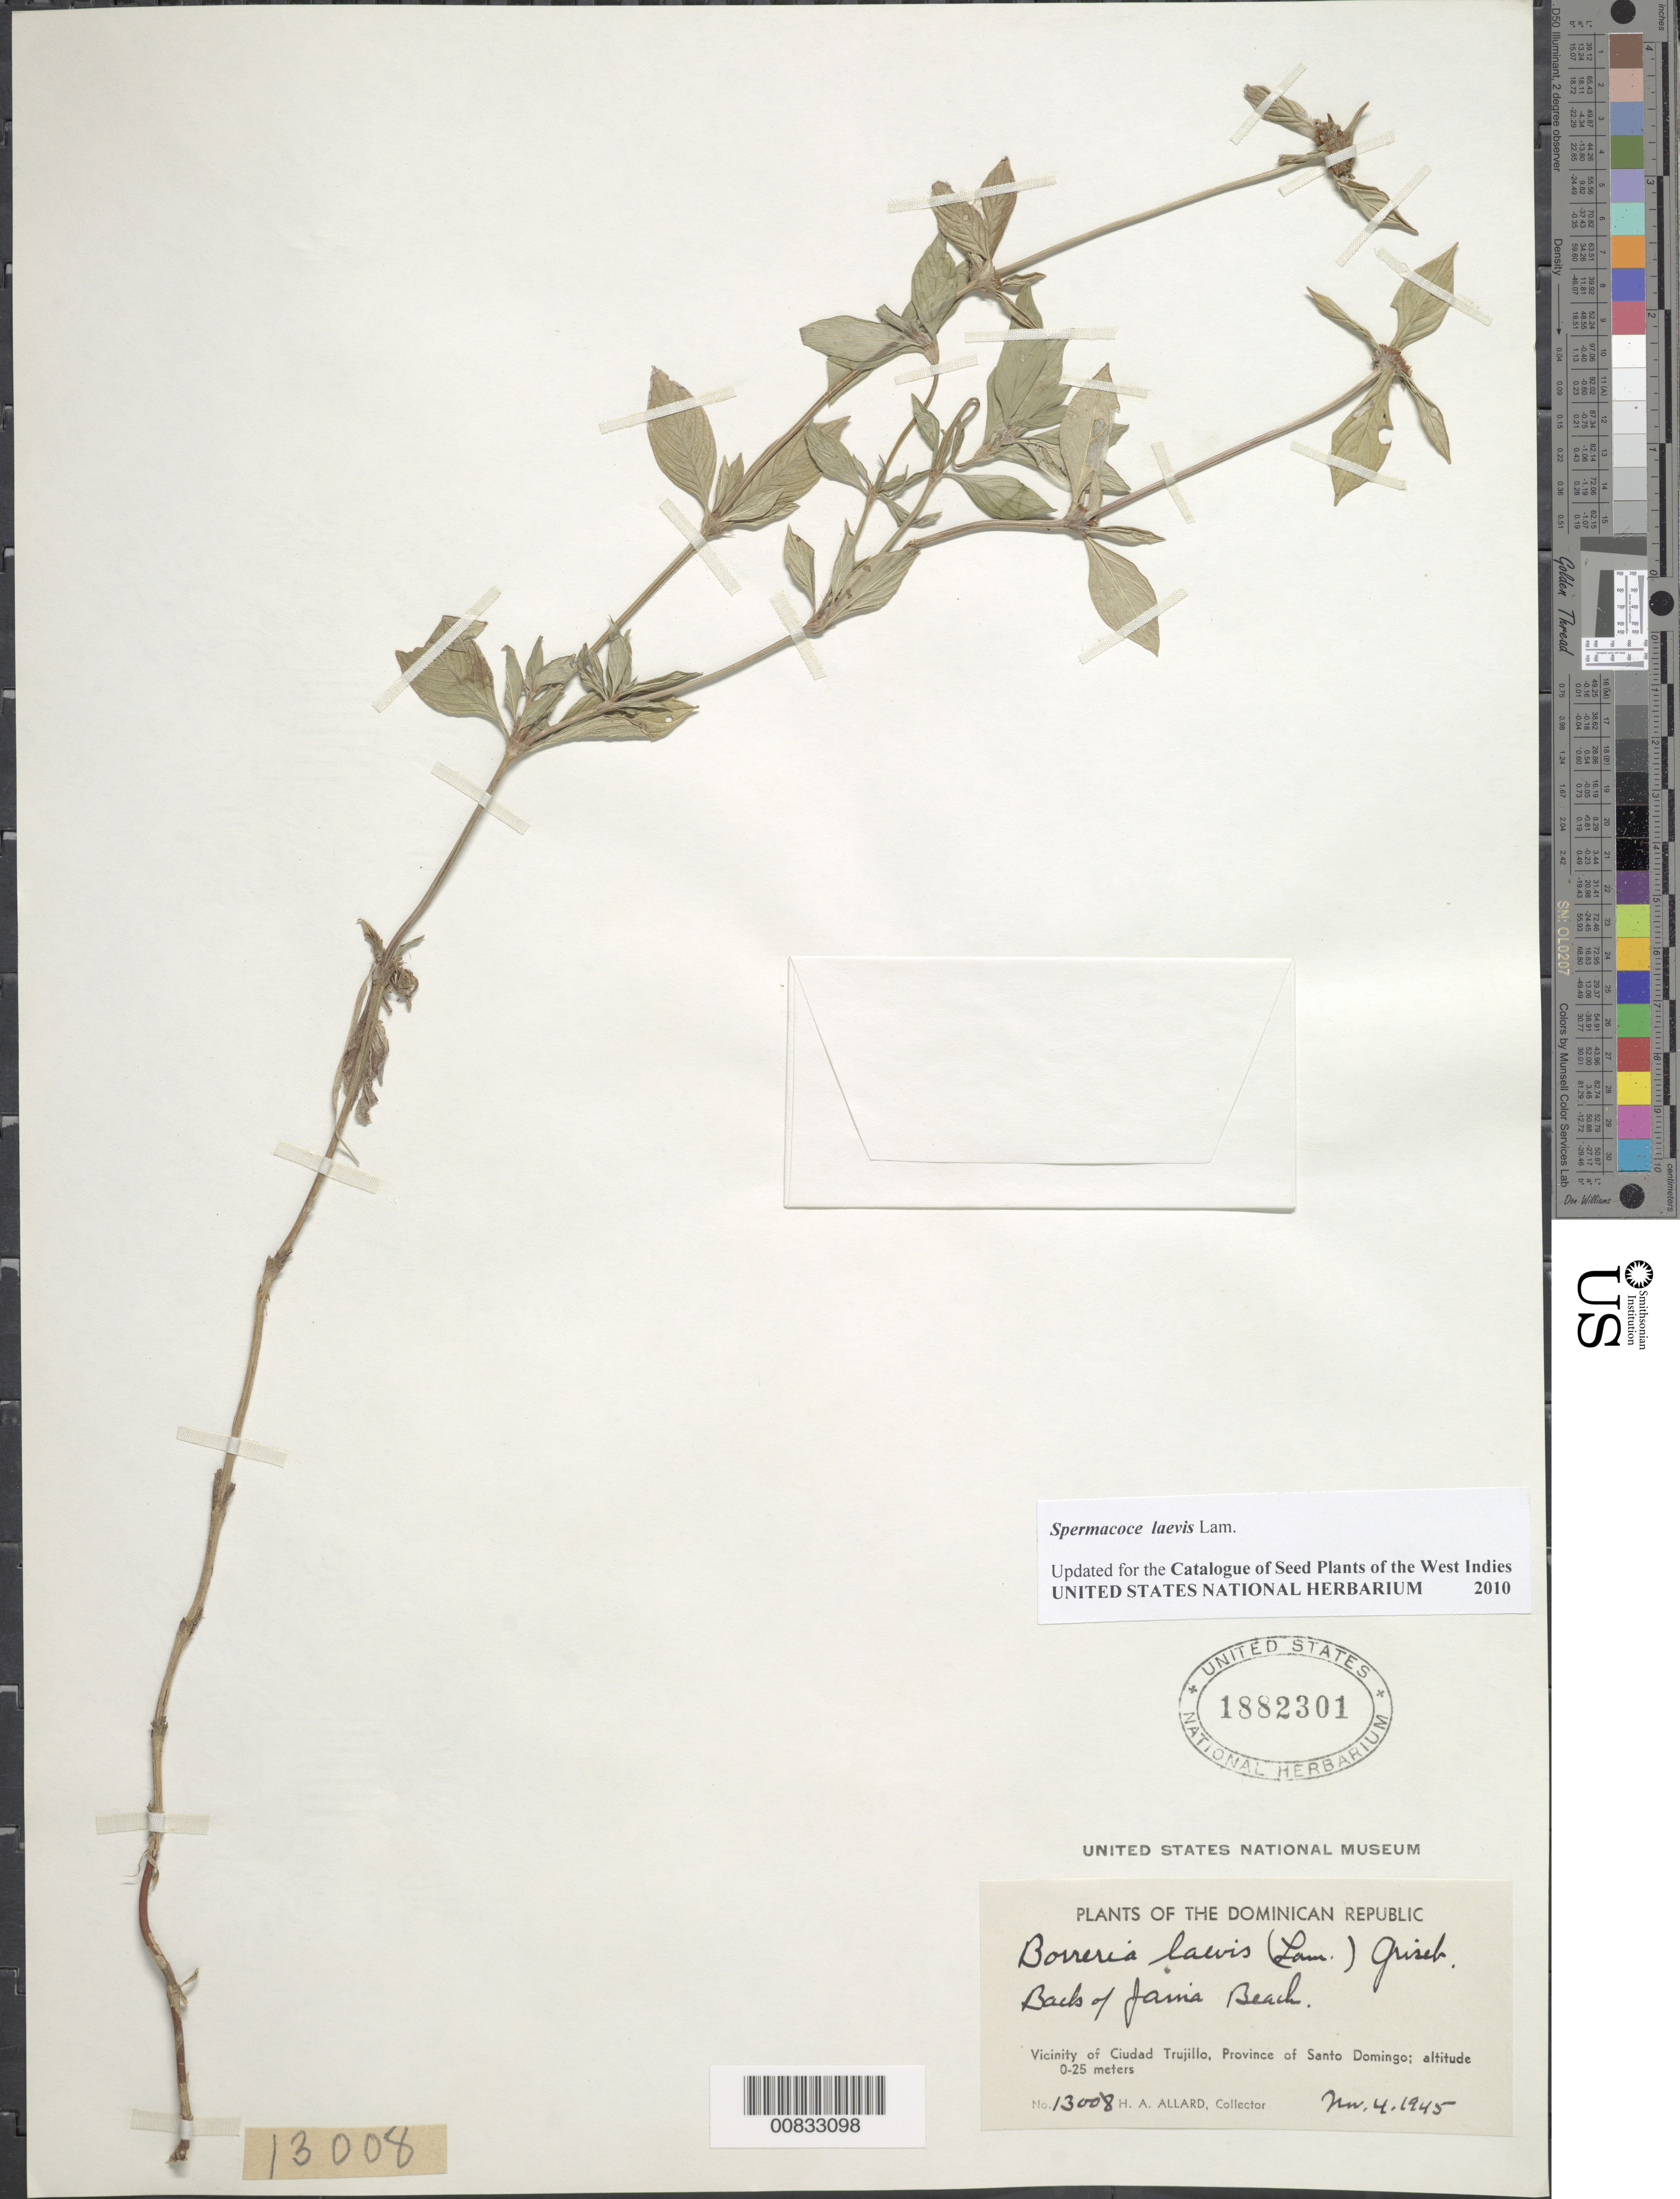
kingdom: Plantae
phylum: Tracheophyta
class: Magnoliopsida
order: Gentianales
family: Rubiaceae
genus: Spermacoce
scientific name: Spermacoce laevis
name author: Lam.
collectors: H. A. Allard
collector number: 13008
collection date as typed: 04 Nov 1945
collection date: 1945-11-04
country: Dominican Republic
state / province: Distrito Nacional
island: Hispaniola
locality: Vicinity of Santo Domingo City, Jaina Beach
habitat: Back of beach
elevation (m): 0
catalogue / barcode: US 1882301